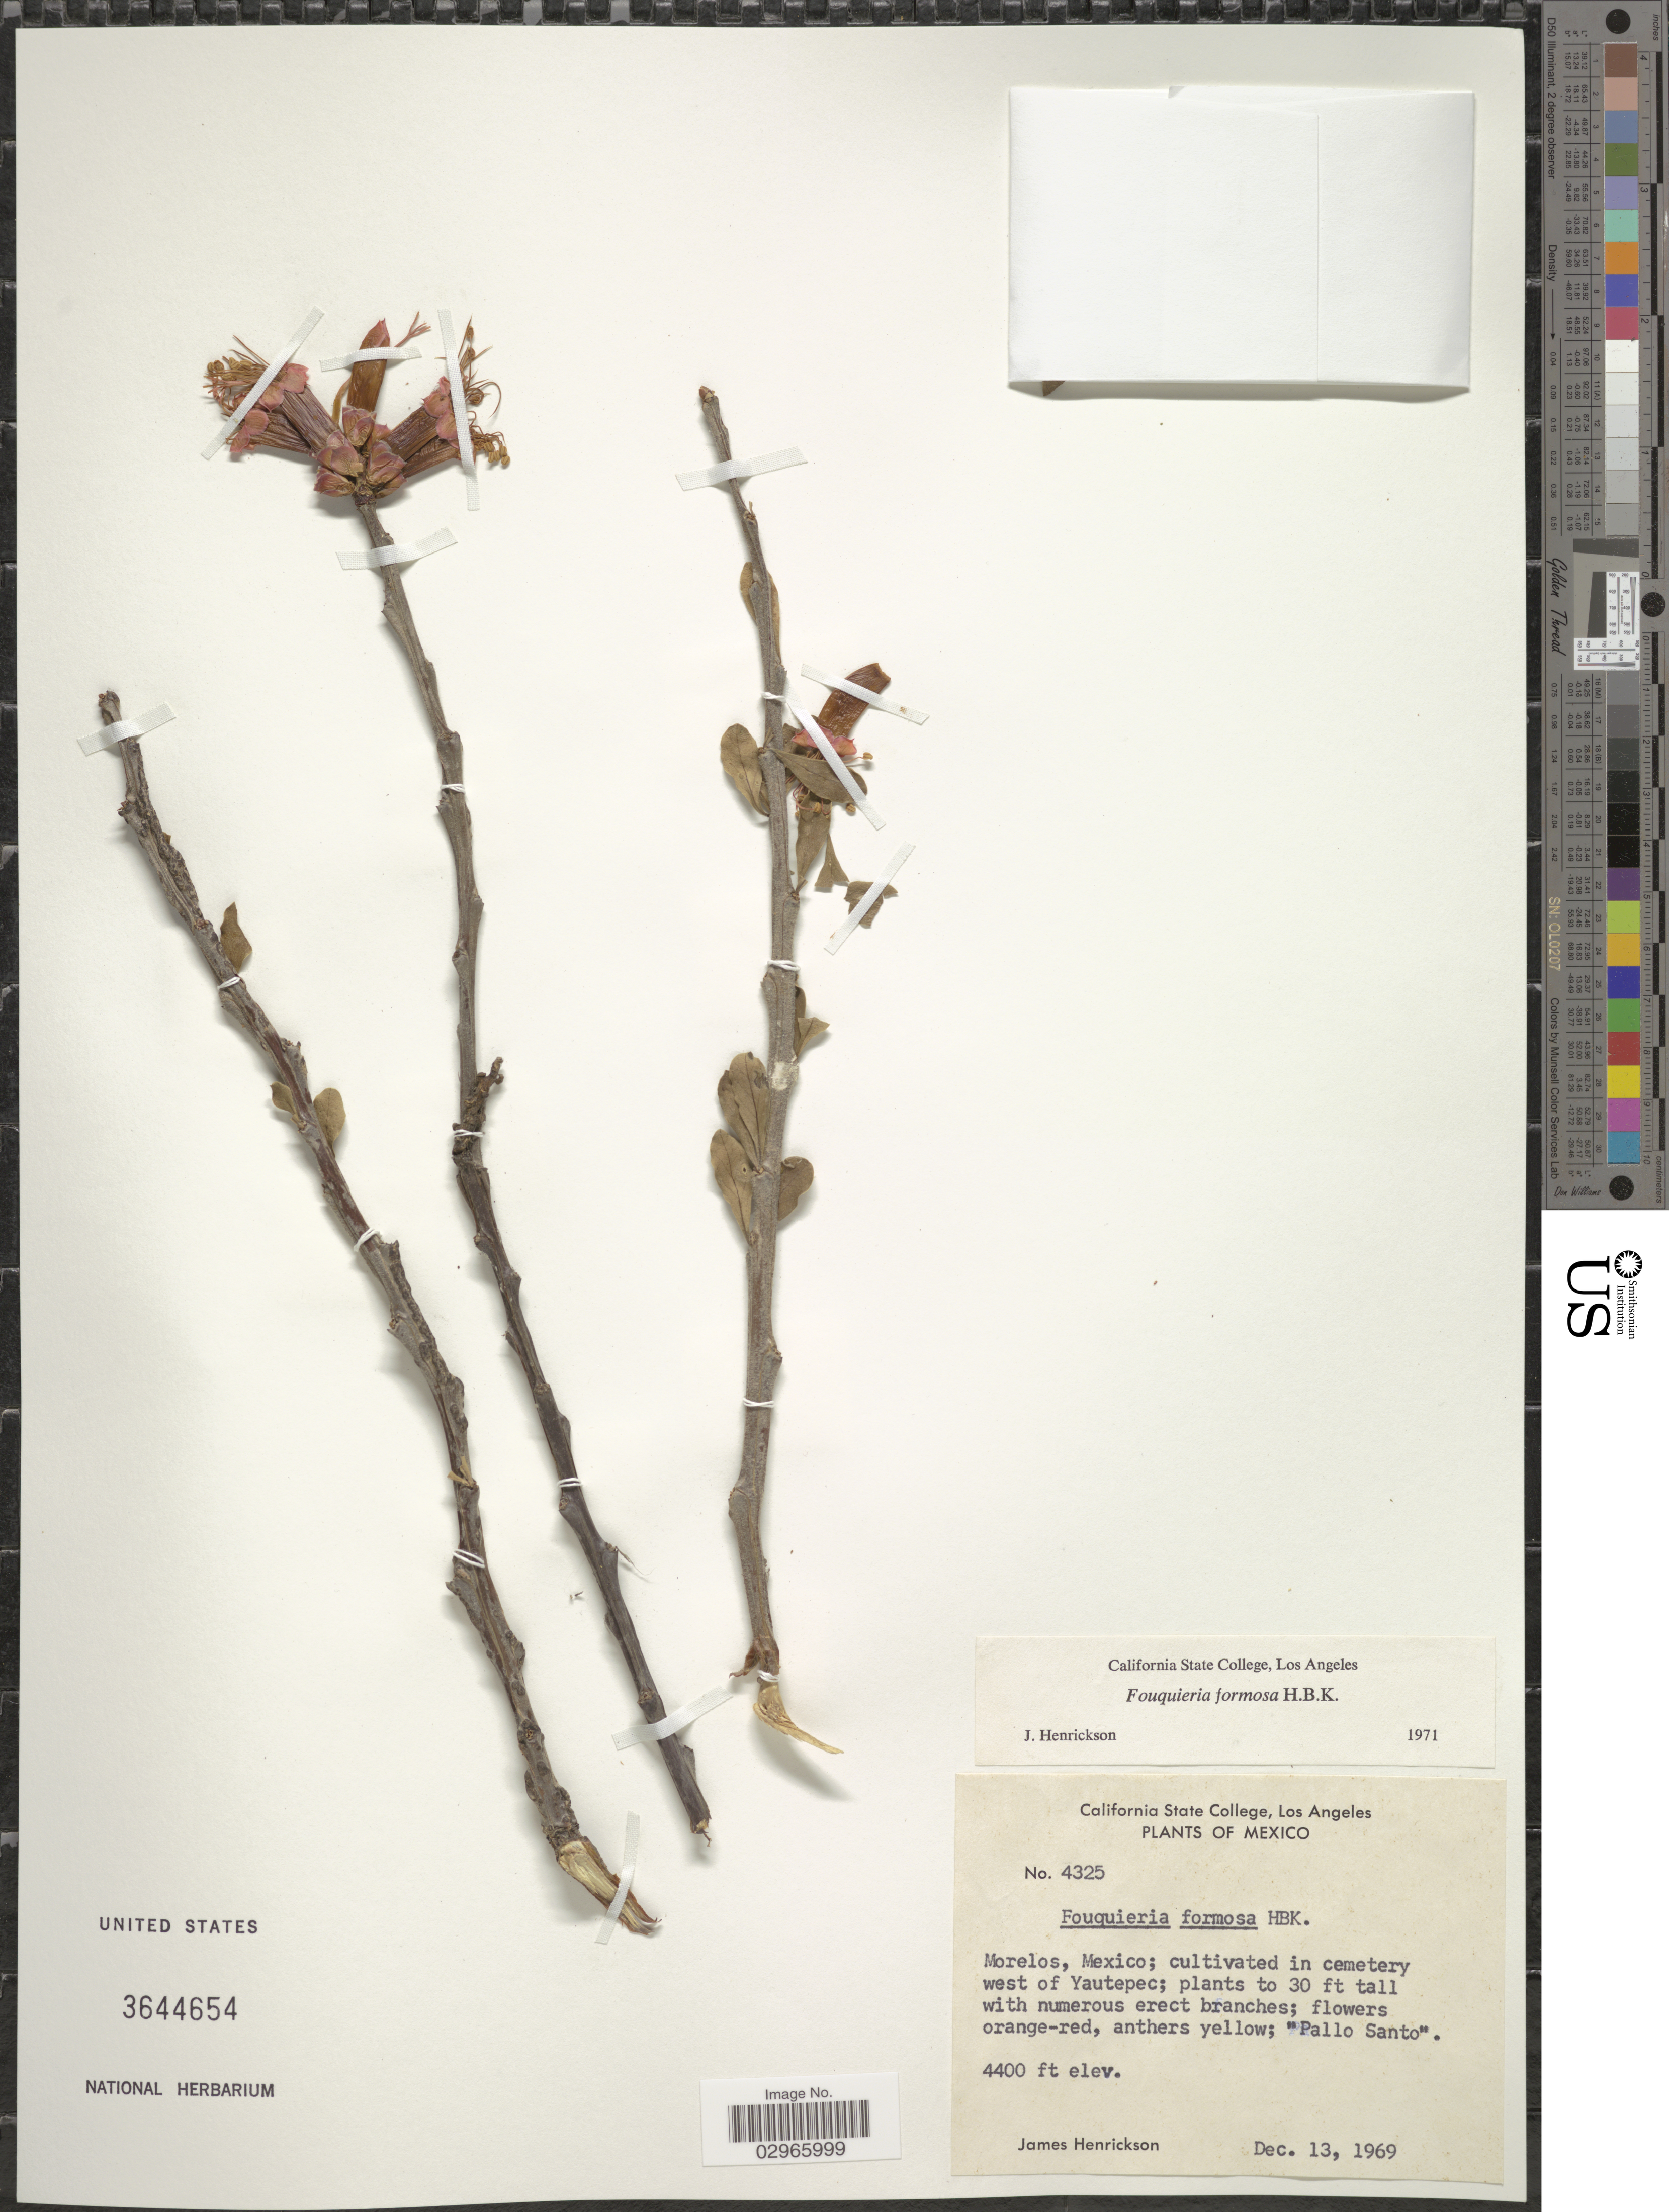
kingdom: Plantae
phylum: Tracheophyta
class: Magnoliopsida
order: Ericales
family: Fouquieriaceae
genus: Fouquieria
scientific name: Fouquieria formosa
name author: Kunth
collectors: J. Henrickson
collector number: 4325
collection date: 1969-12-13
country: Mexico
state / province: Morelos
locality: Cultivated in cemetery west of Yautepec.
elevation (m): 1341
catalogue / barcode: US 3644654